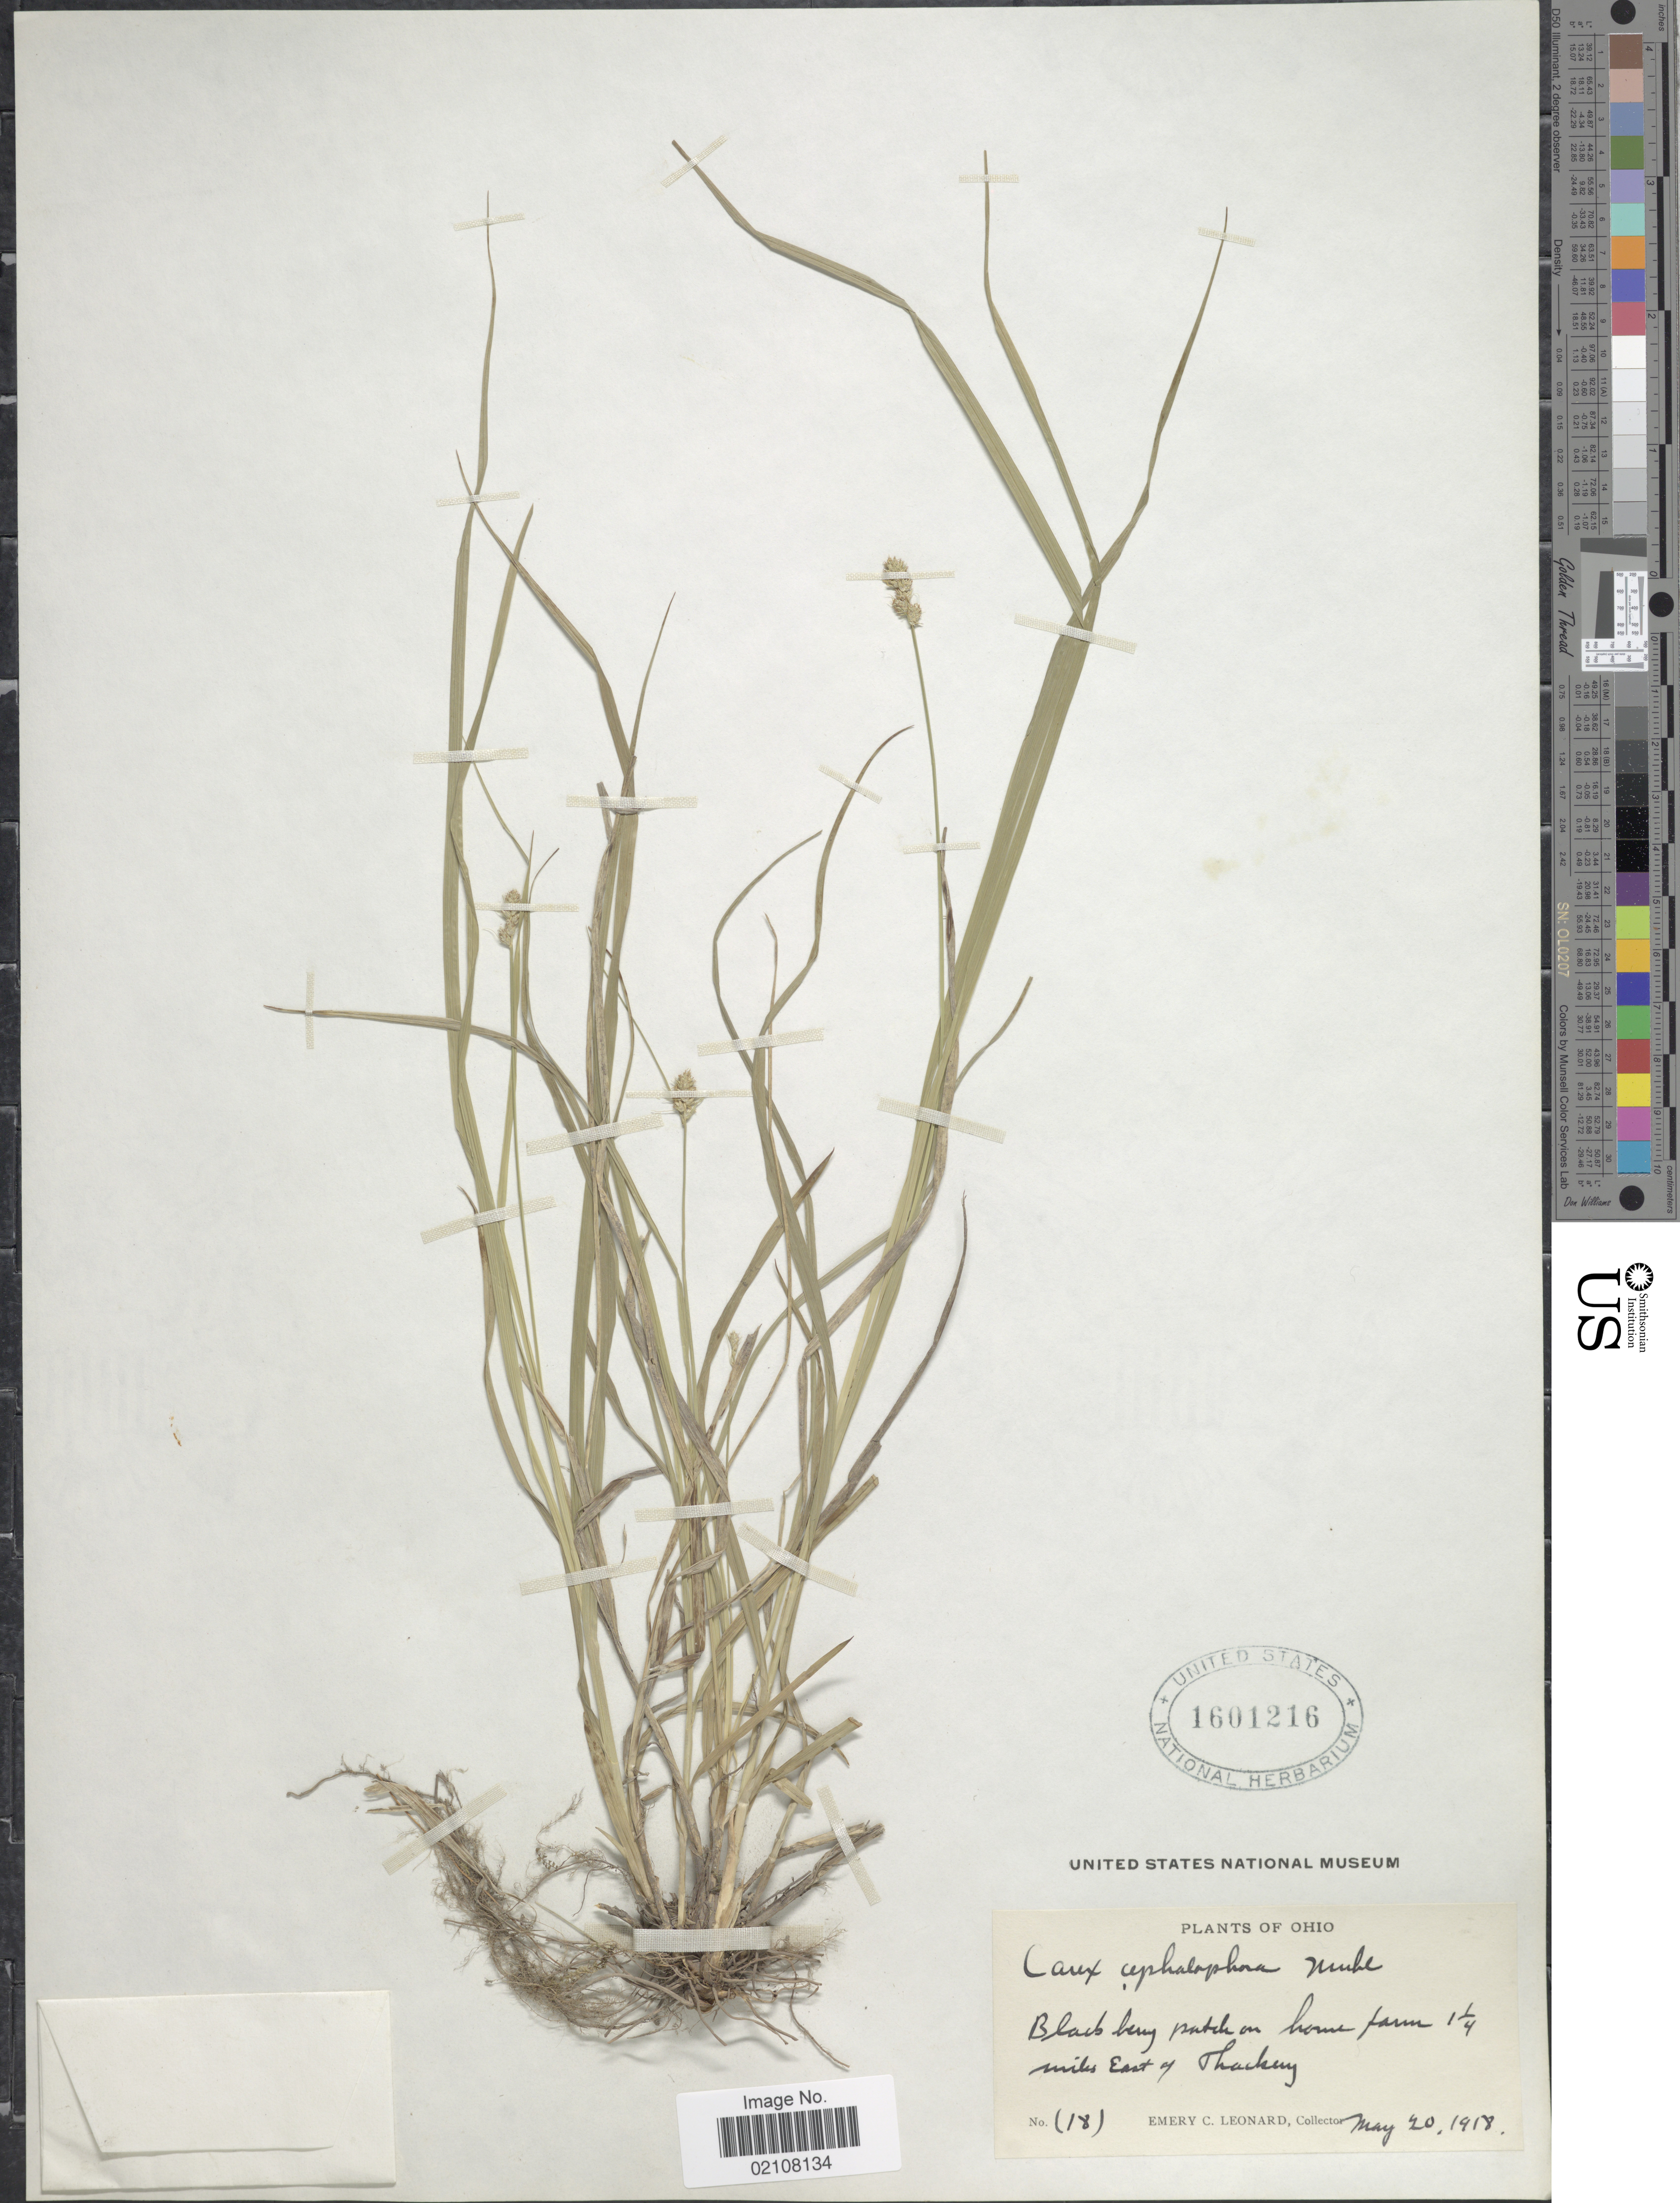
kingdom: Plantae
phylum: Tracheophyta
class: Liliopsida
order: Poales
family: Cyperaceae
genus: Carex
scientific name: Carex cephalophora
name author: Muhl. ex Willd.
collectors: E. C. Leonard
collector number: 18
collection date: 1918-05-20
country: United States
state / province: Ohio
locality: Blackberry patch on home farm 1 1/4 miles east of Thackery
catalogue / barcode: US 1601216